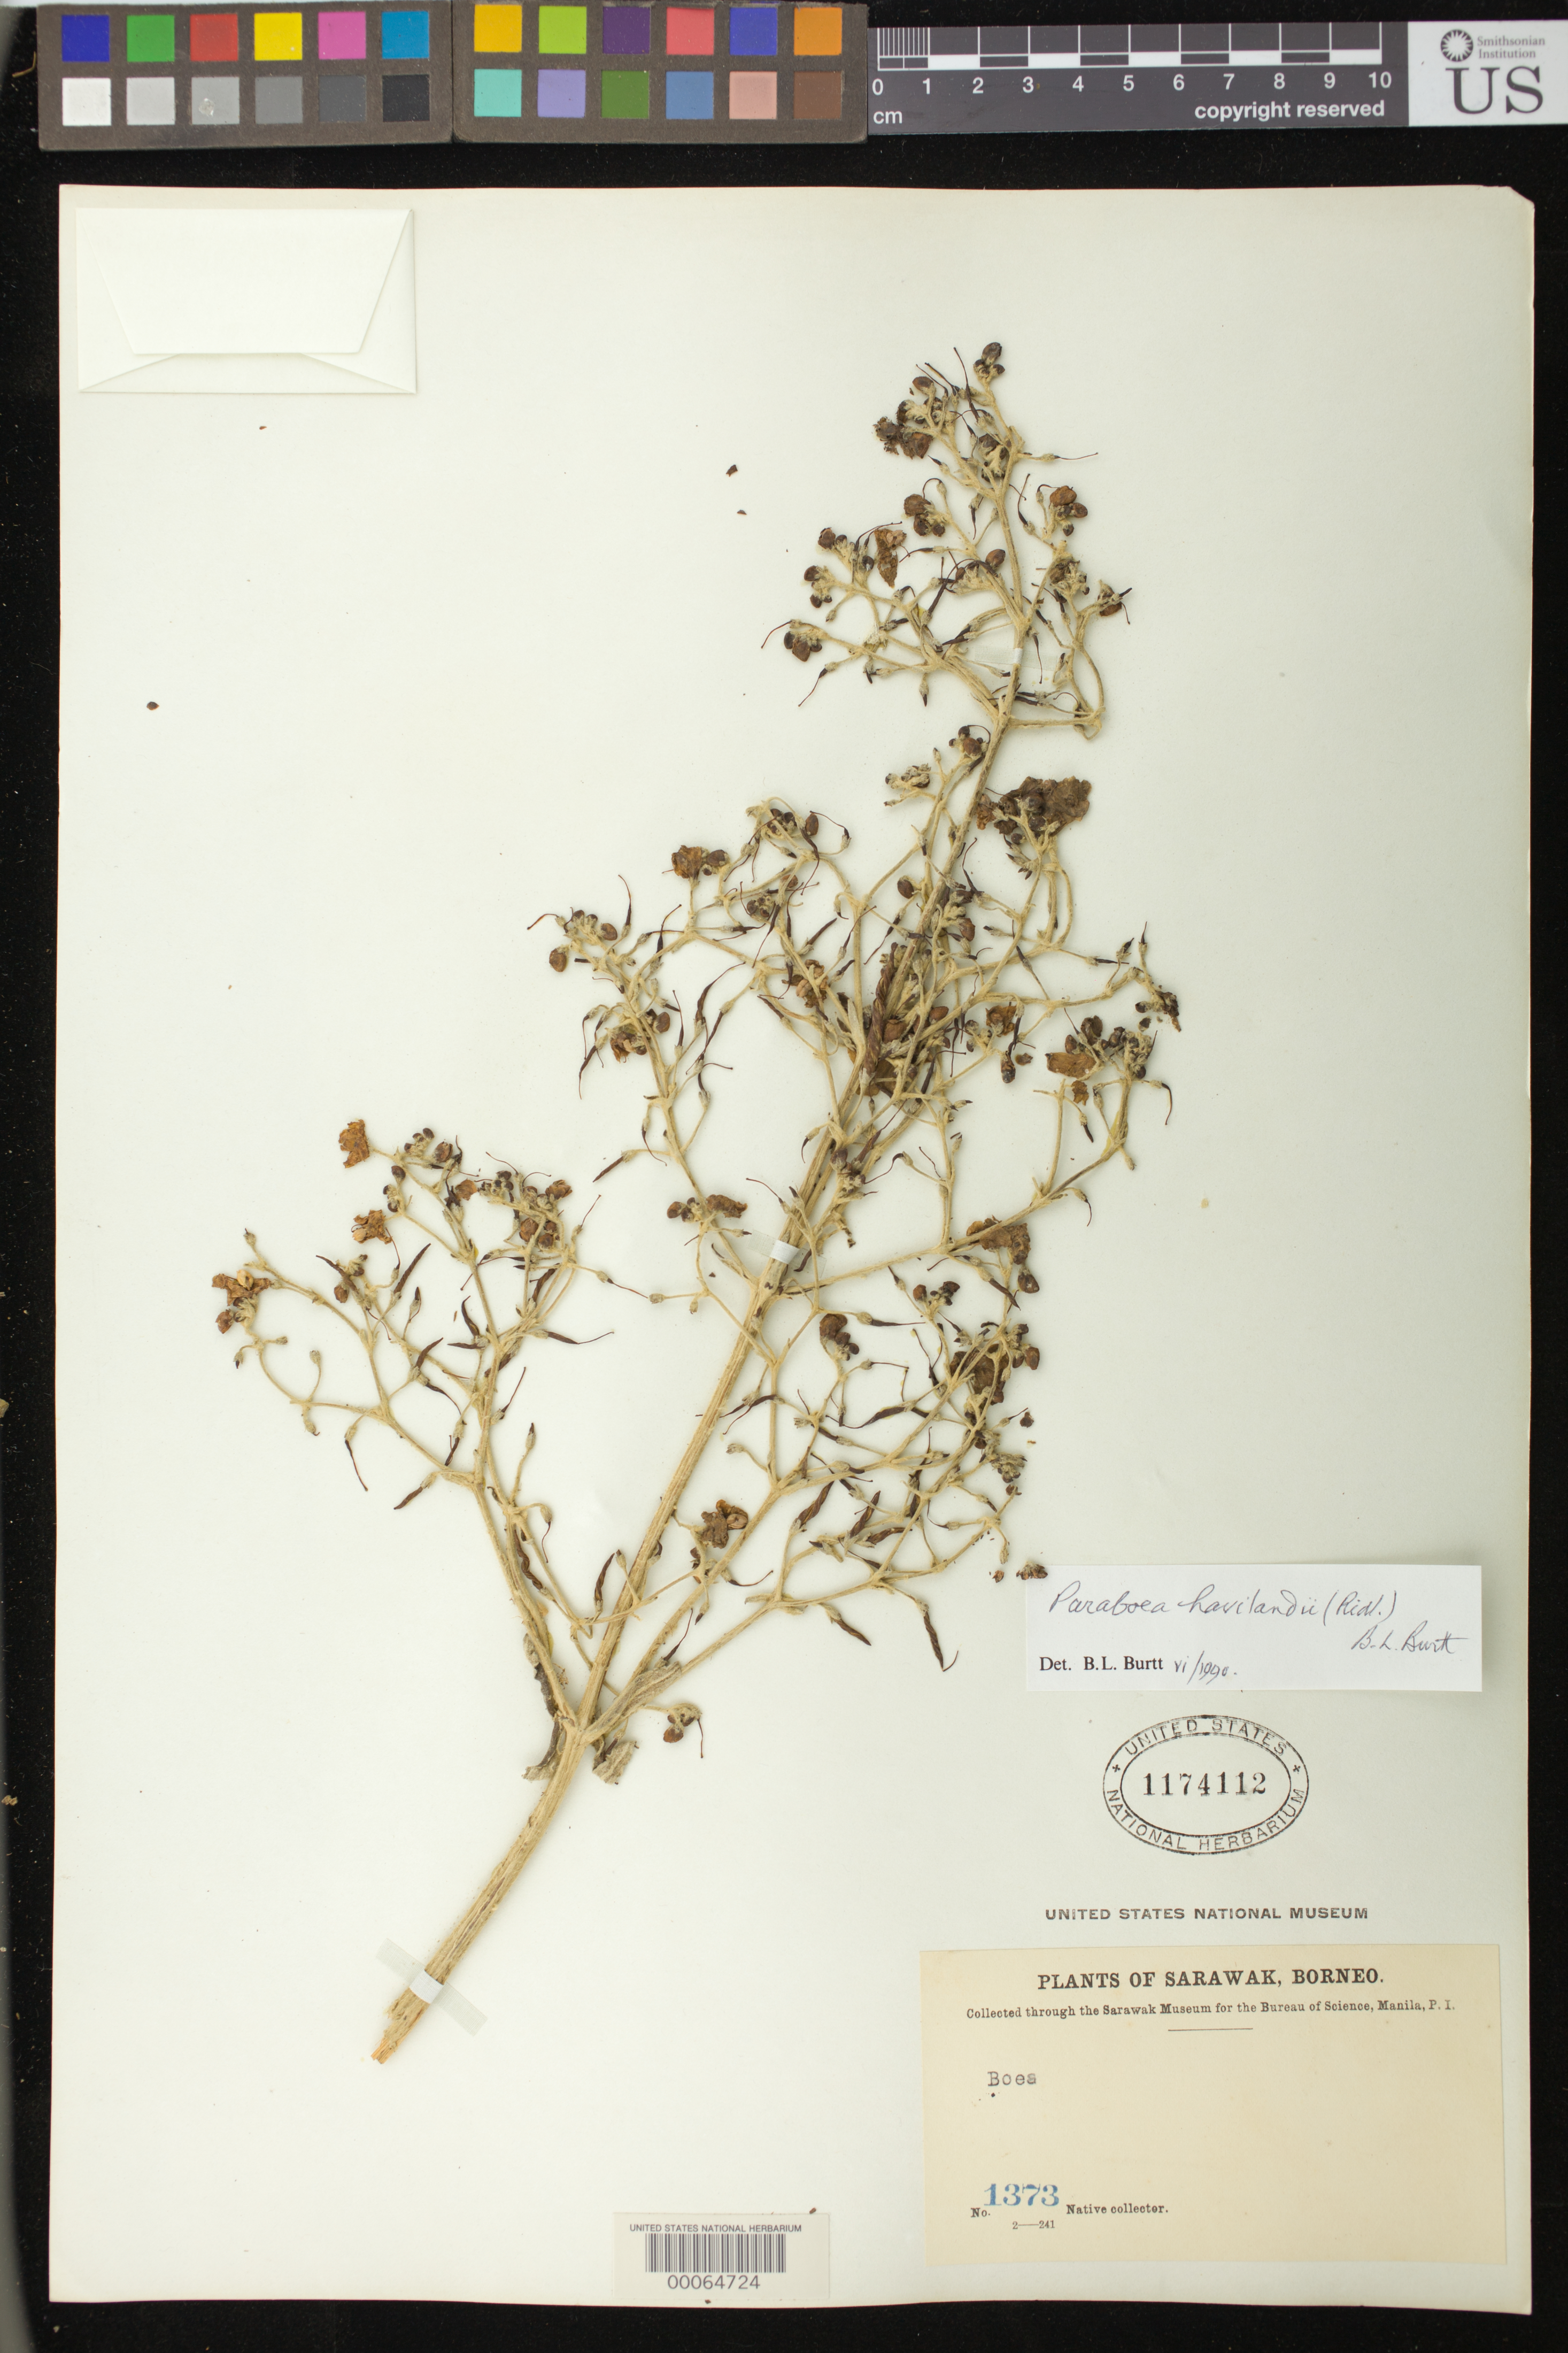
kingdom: Plantae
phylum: Tracheophyta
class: Magnoliopsida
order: Lamiales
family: Gesneriaceae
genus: Paraboea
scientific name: Paraboea havilandii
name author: (Ridl.) B.L. Burtt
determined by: Burtt, B. L.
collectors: Native collector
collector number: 1373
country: Malaysia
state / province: Sarawak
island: Borneo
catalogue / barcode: US 1174112